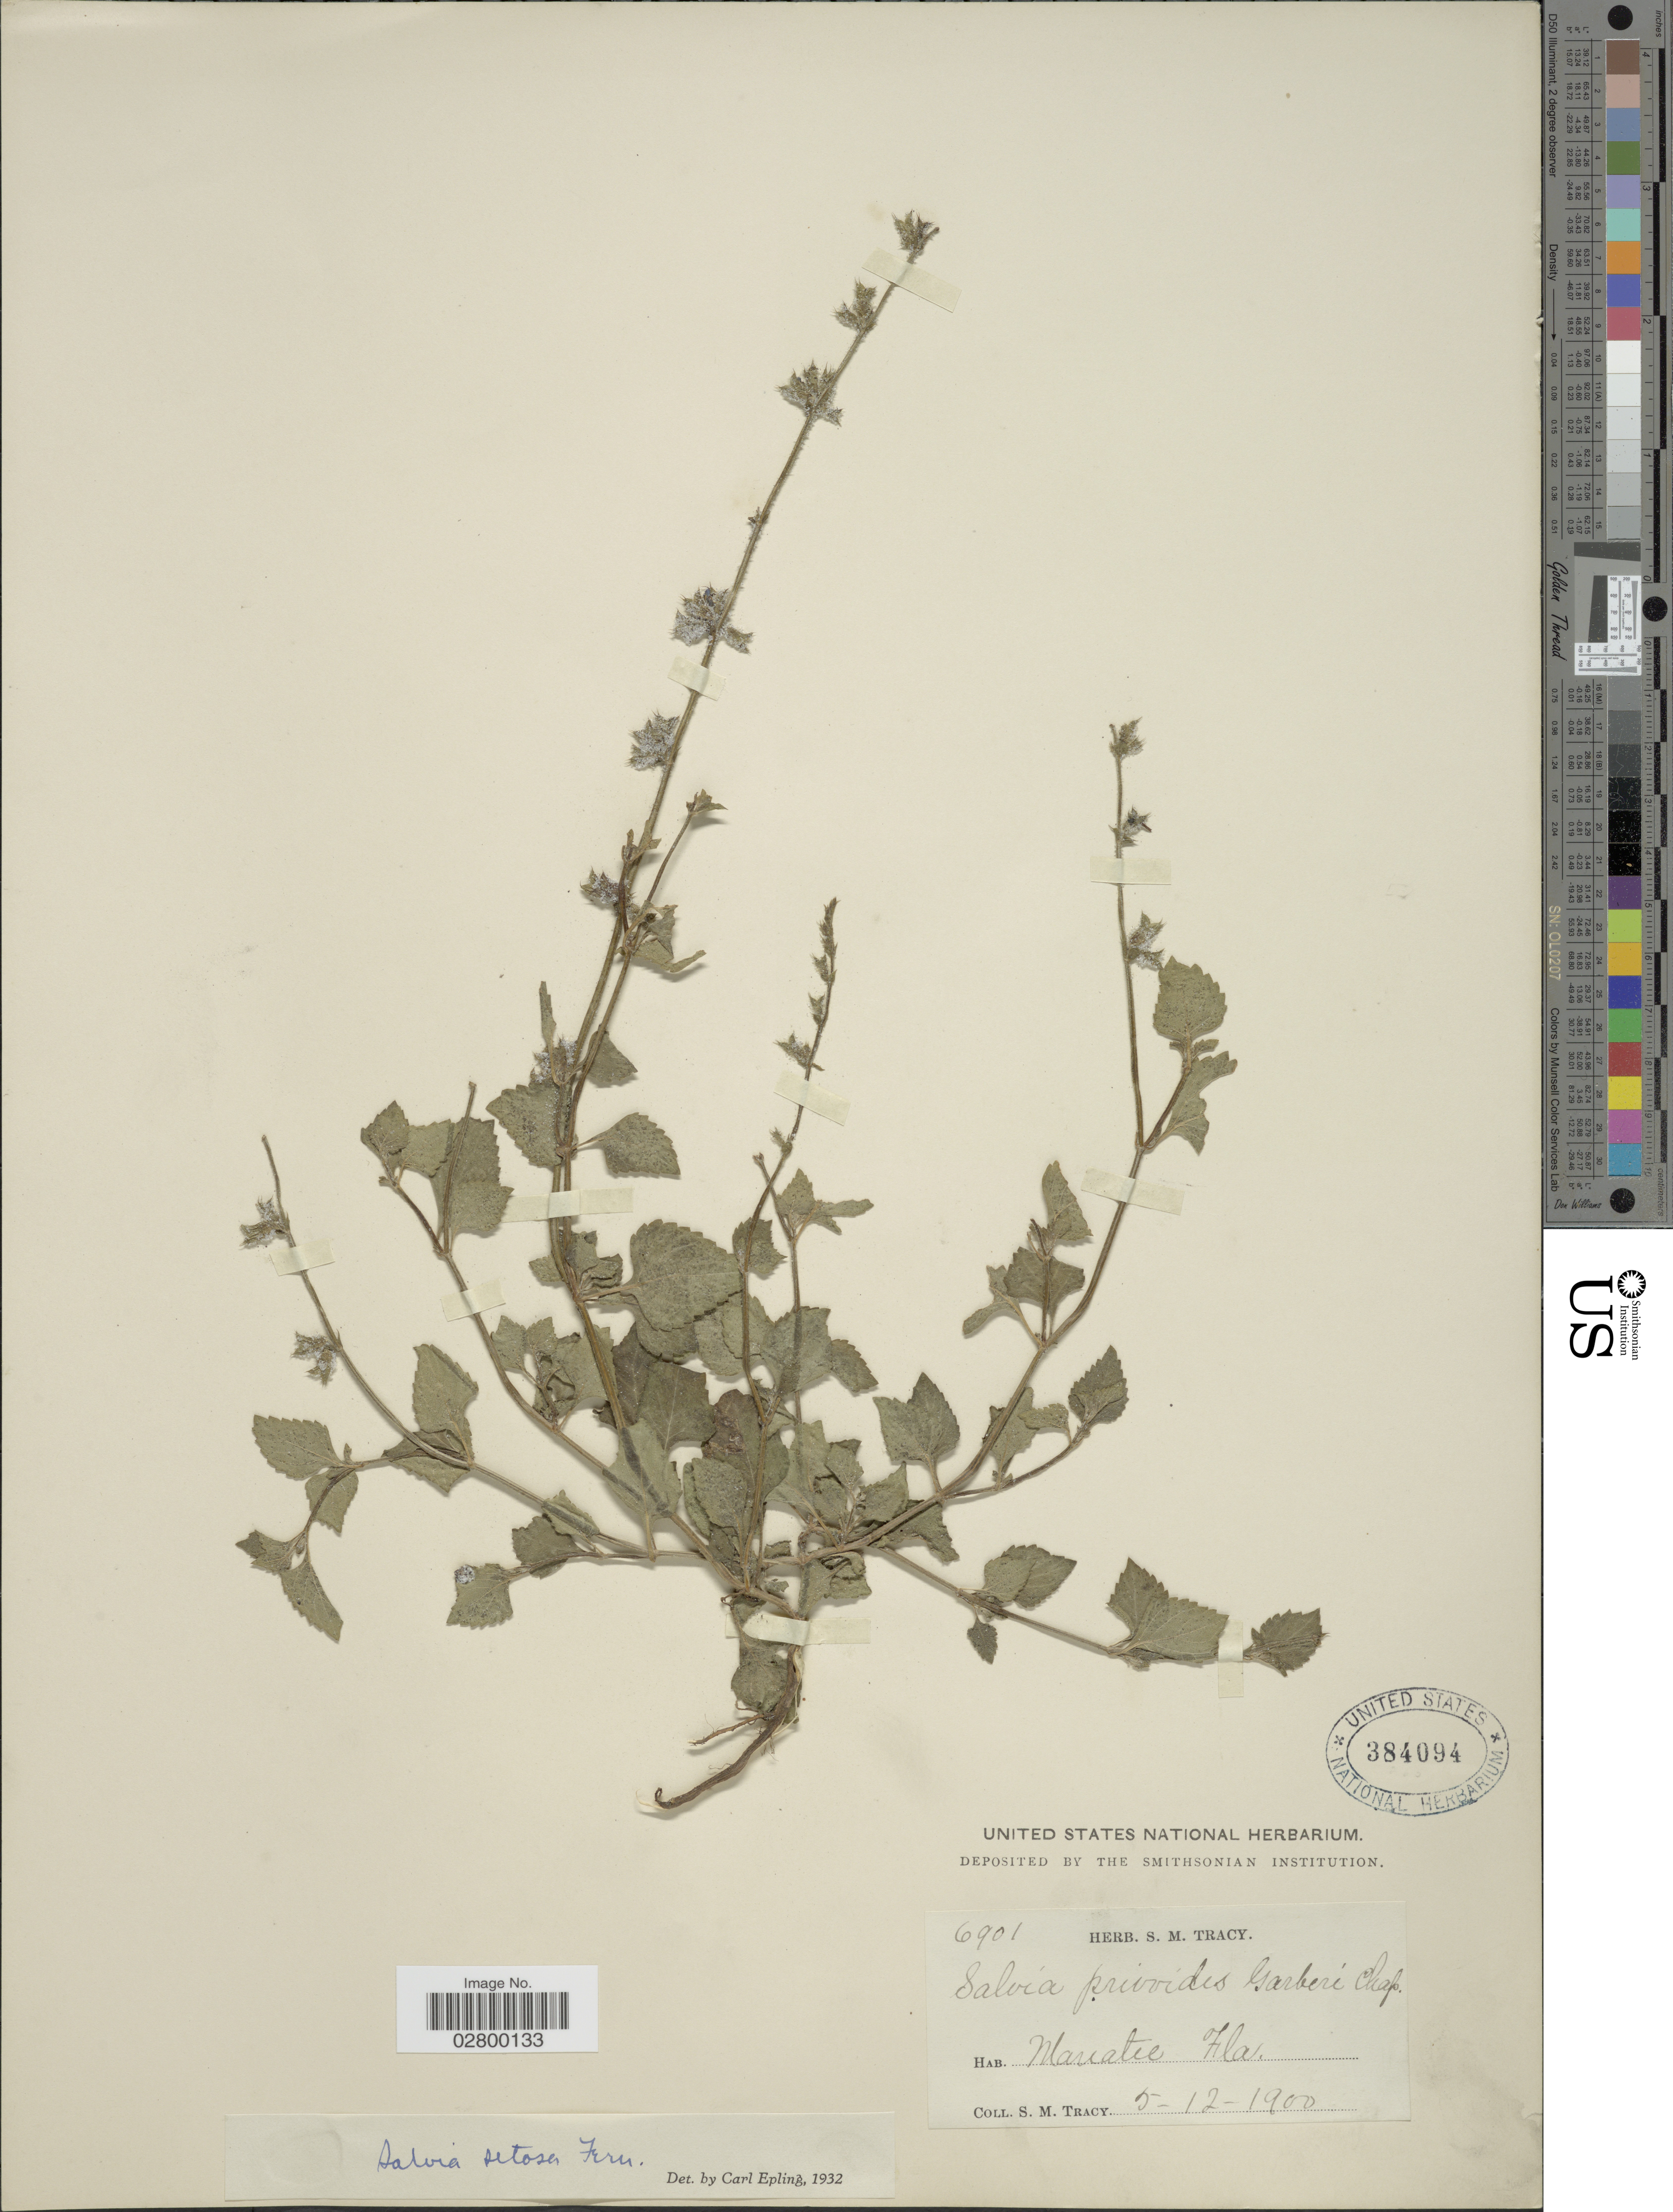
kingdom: Plantae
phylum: Tracheophyta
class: Magnoliopsida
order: Lamiales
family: Lamiaceae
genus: Salvia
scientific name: Salvia setosa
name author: Fernald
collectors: S. M. Tracy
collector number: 6901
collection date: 1900-05-12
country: United States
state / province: Florida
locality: Manatee.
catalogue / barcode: US 384094